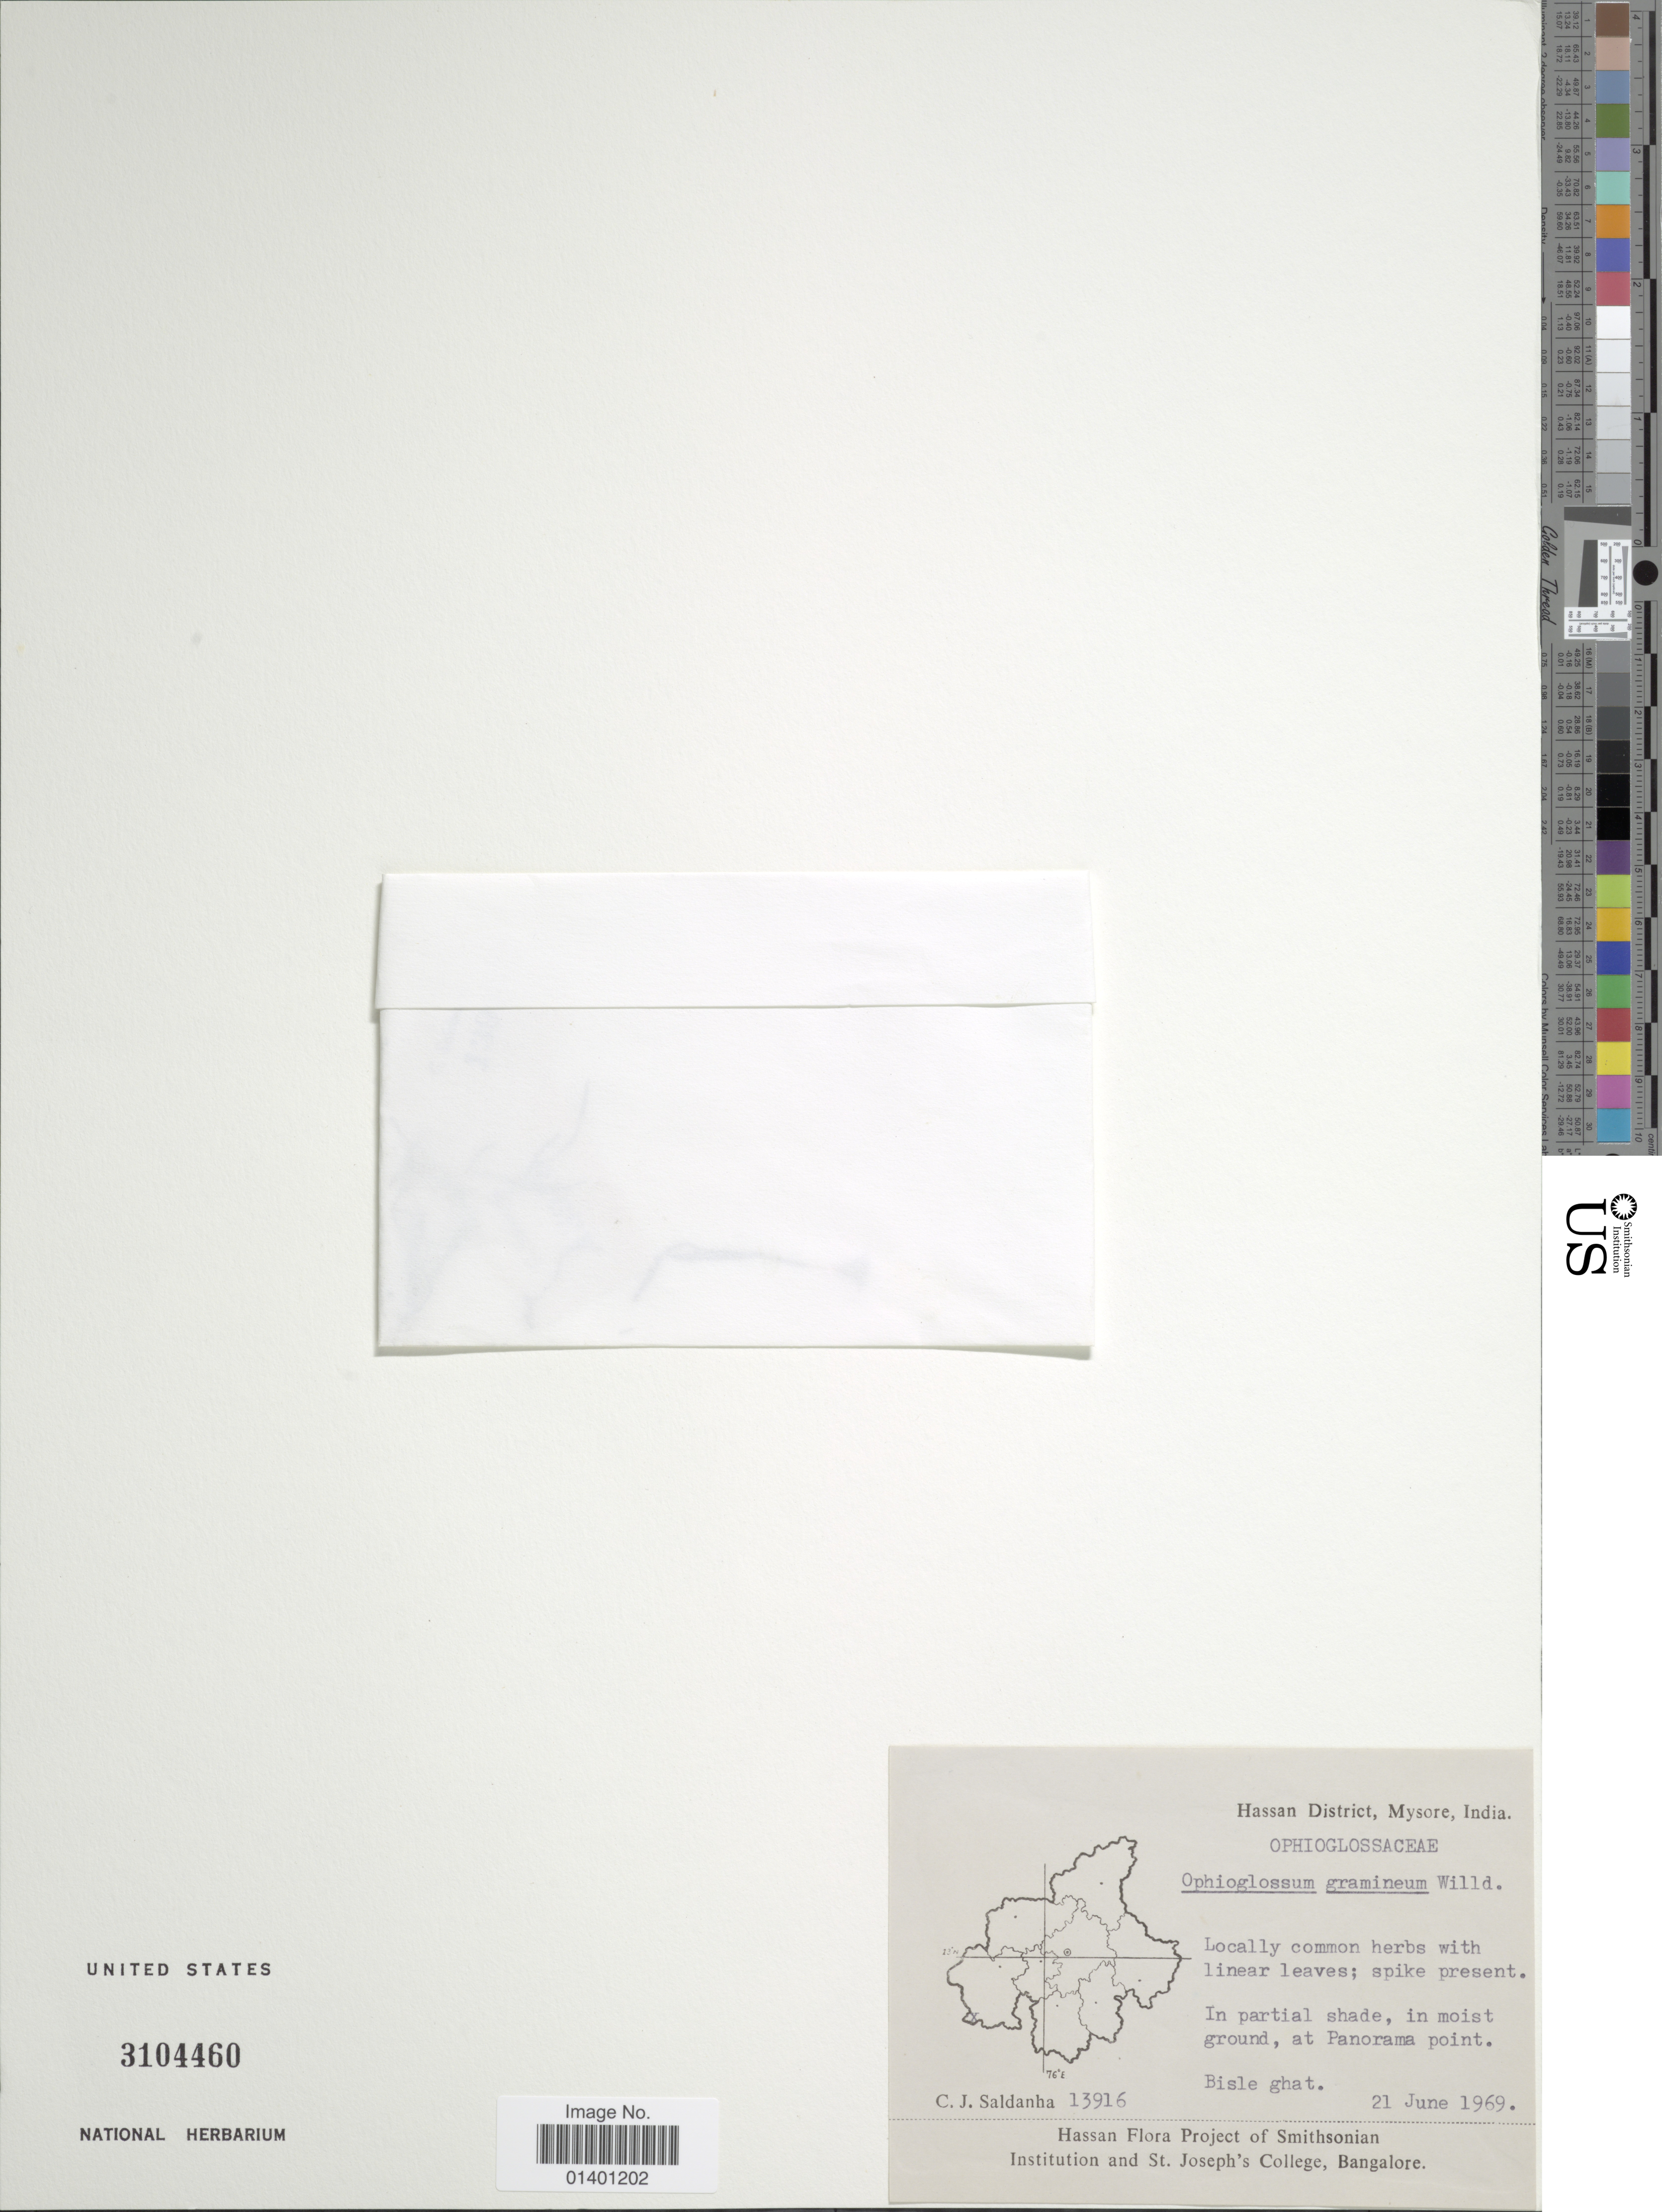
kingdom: Plantae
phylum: Tracheophyta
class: Polypodiopsida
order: Ophioglossales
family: Ophioglossaceae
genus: Ophioglossum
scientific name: Ophioglossum gramineum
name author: Willd.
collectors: C. J. Saldanha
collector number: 13916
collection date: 1969-06-21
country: India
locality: Hassan District, Mysore, Bisle ghat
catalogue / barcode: US 3104460